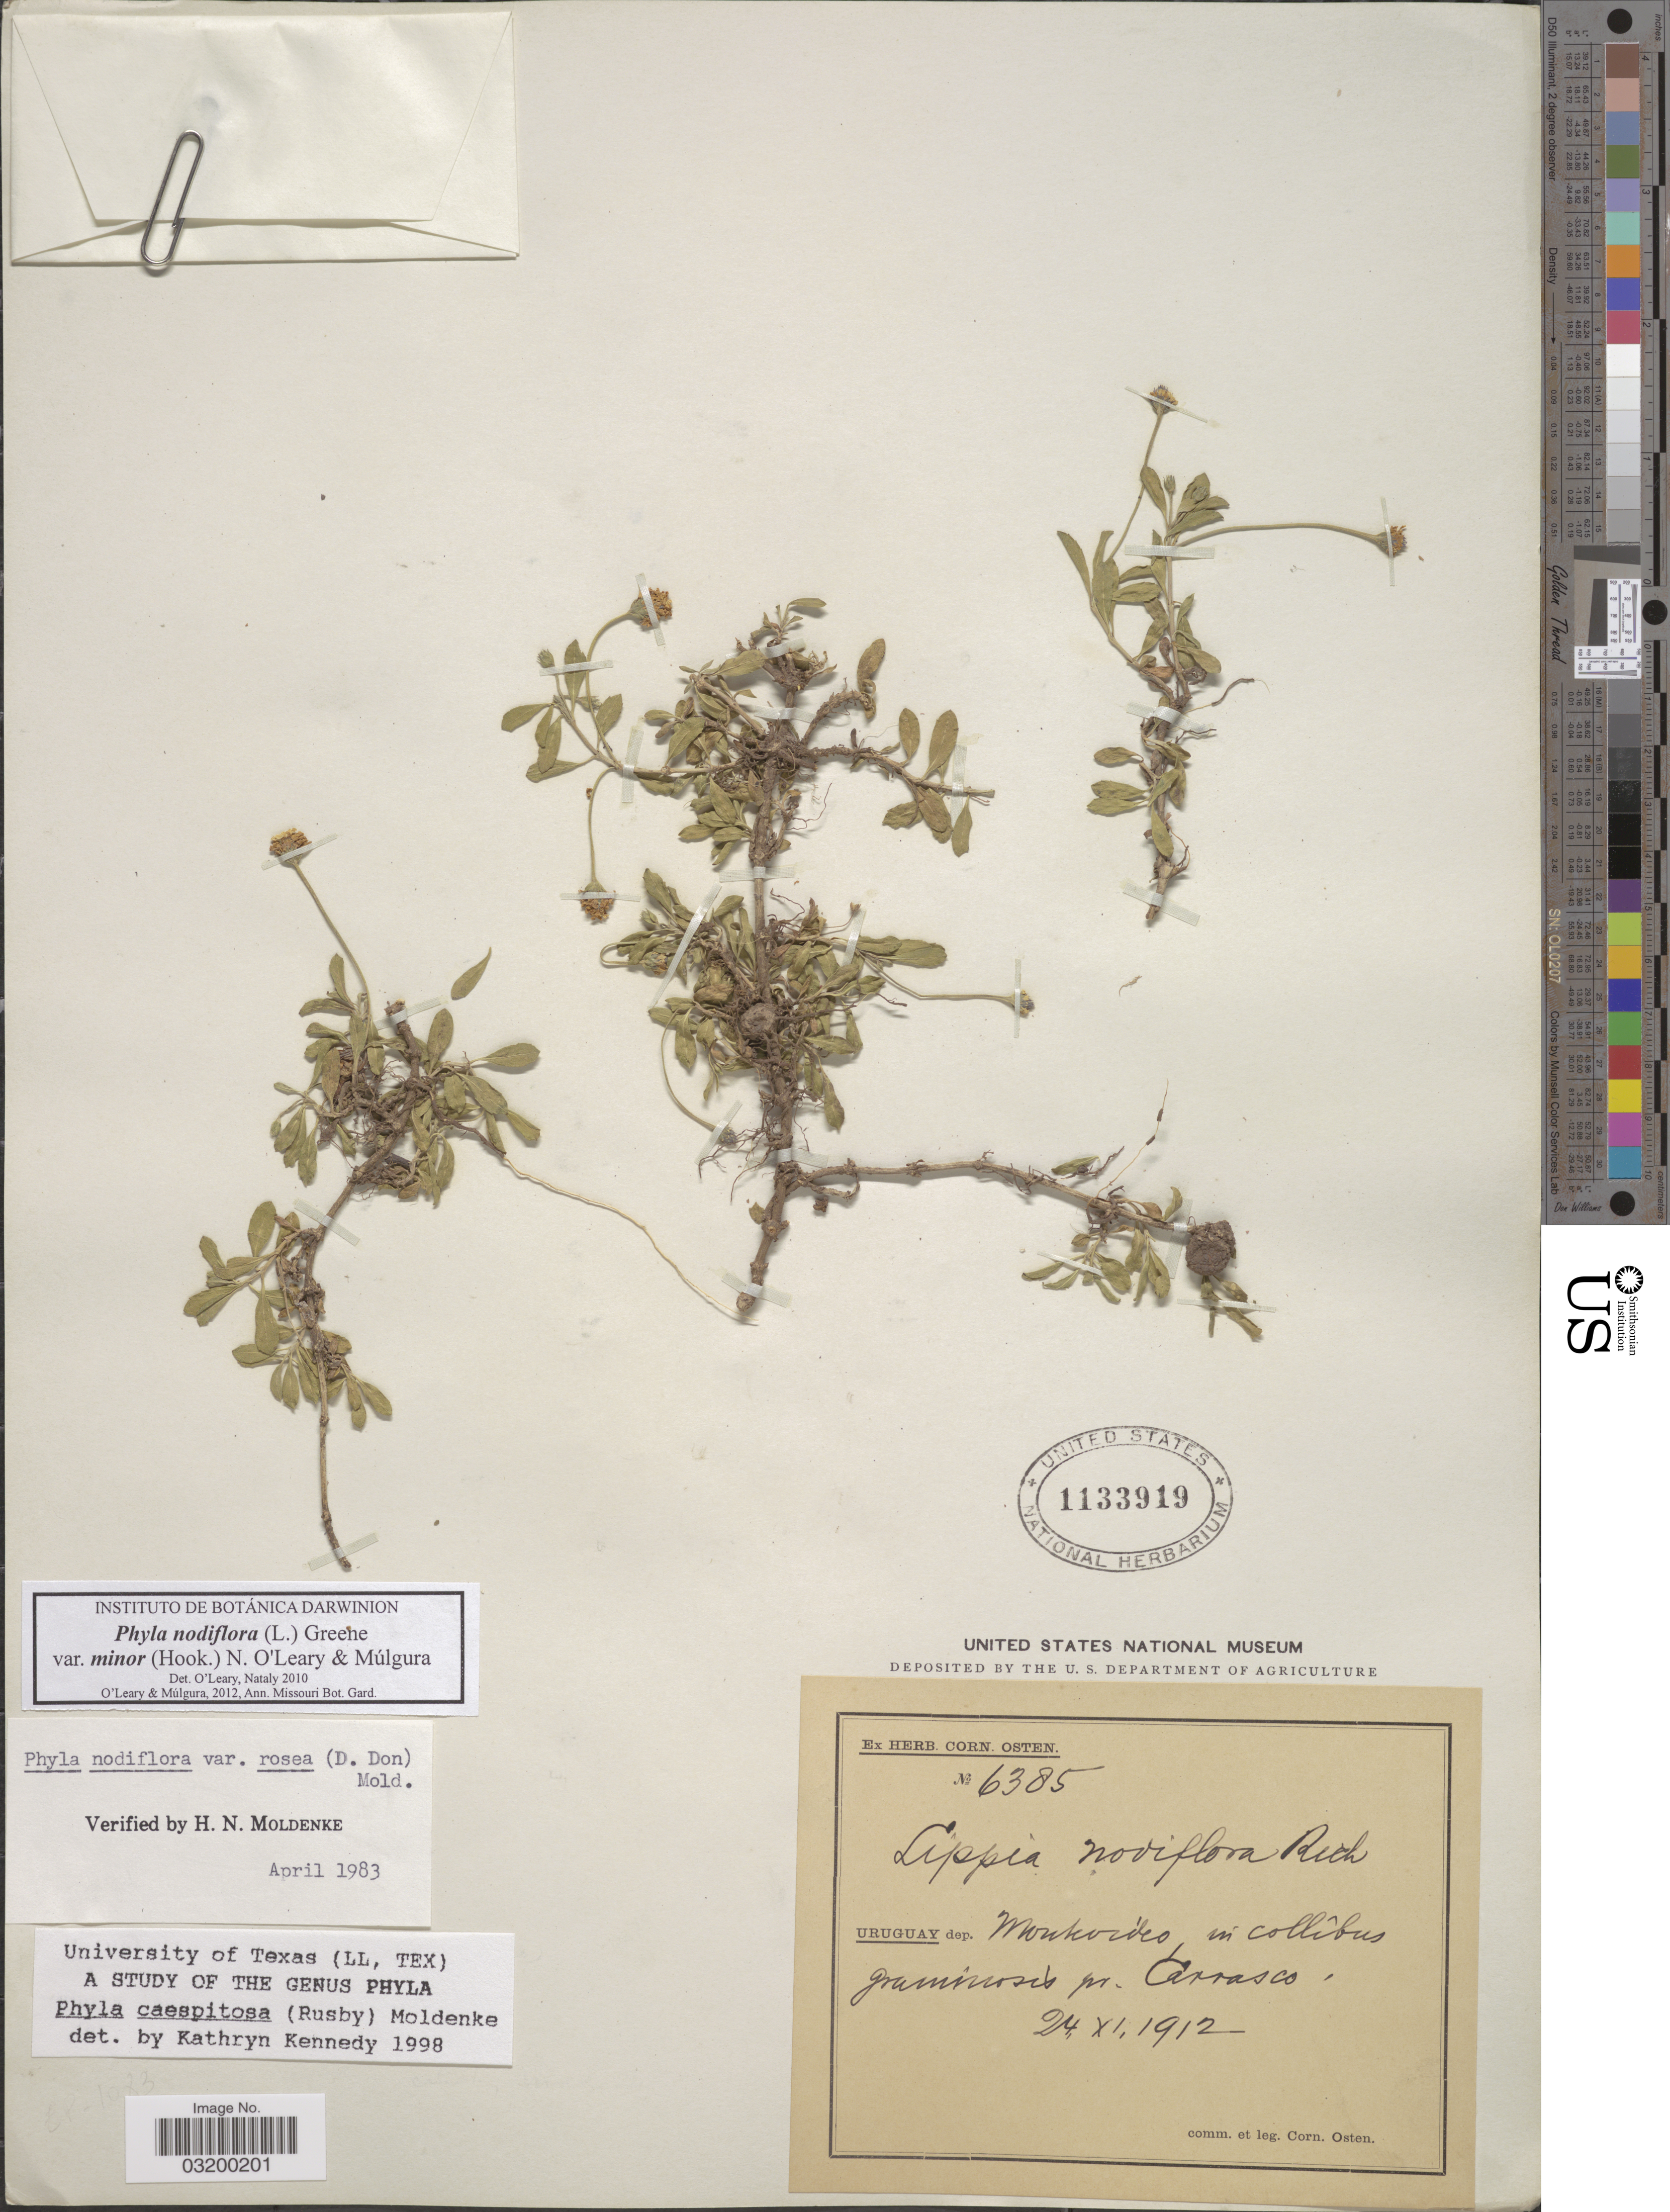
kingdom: Plantae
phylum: Tracheophyta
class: Magnoliopsida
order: Lamiales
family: Verbenaceae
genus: Phyla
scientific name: Phyla nodiflora var. minor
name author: (Hook.) N. O'Leary & Mulgura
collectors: C. Osten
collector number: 6385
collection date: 1912-11-24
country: Uruguay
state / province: Montevideo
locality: Dep. Montevideo, in collîbus graminosis pr. Carrasco.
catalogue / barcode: US 1133919